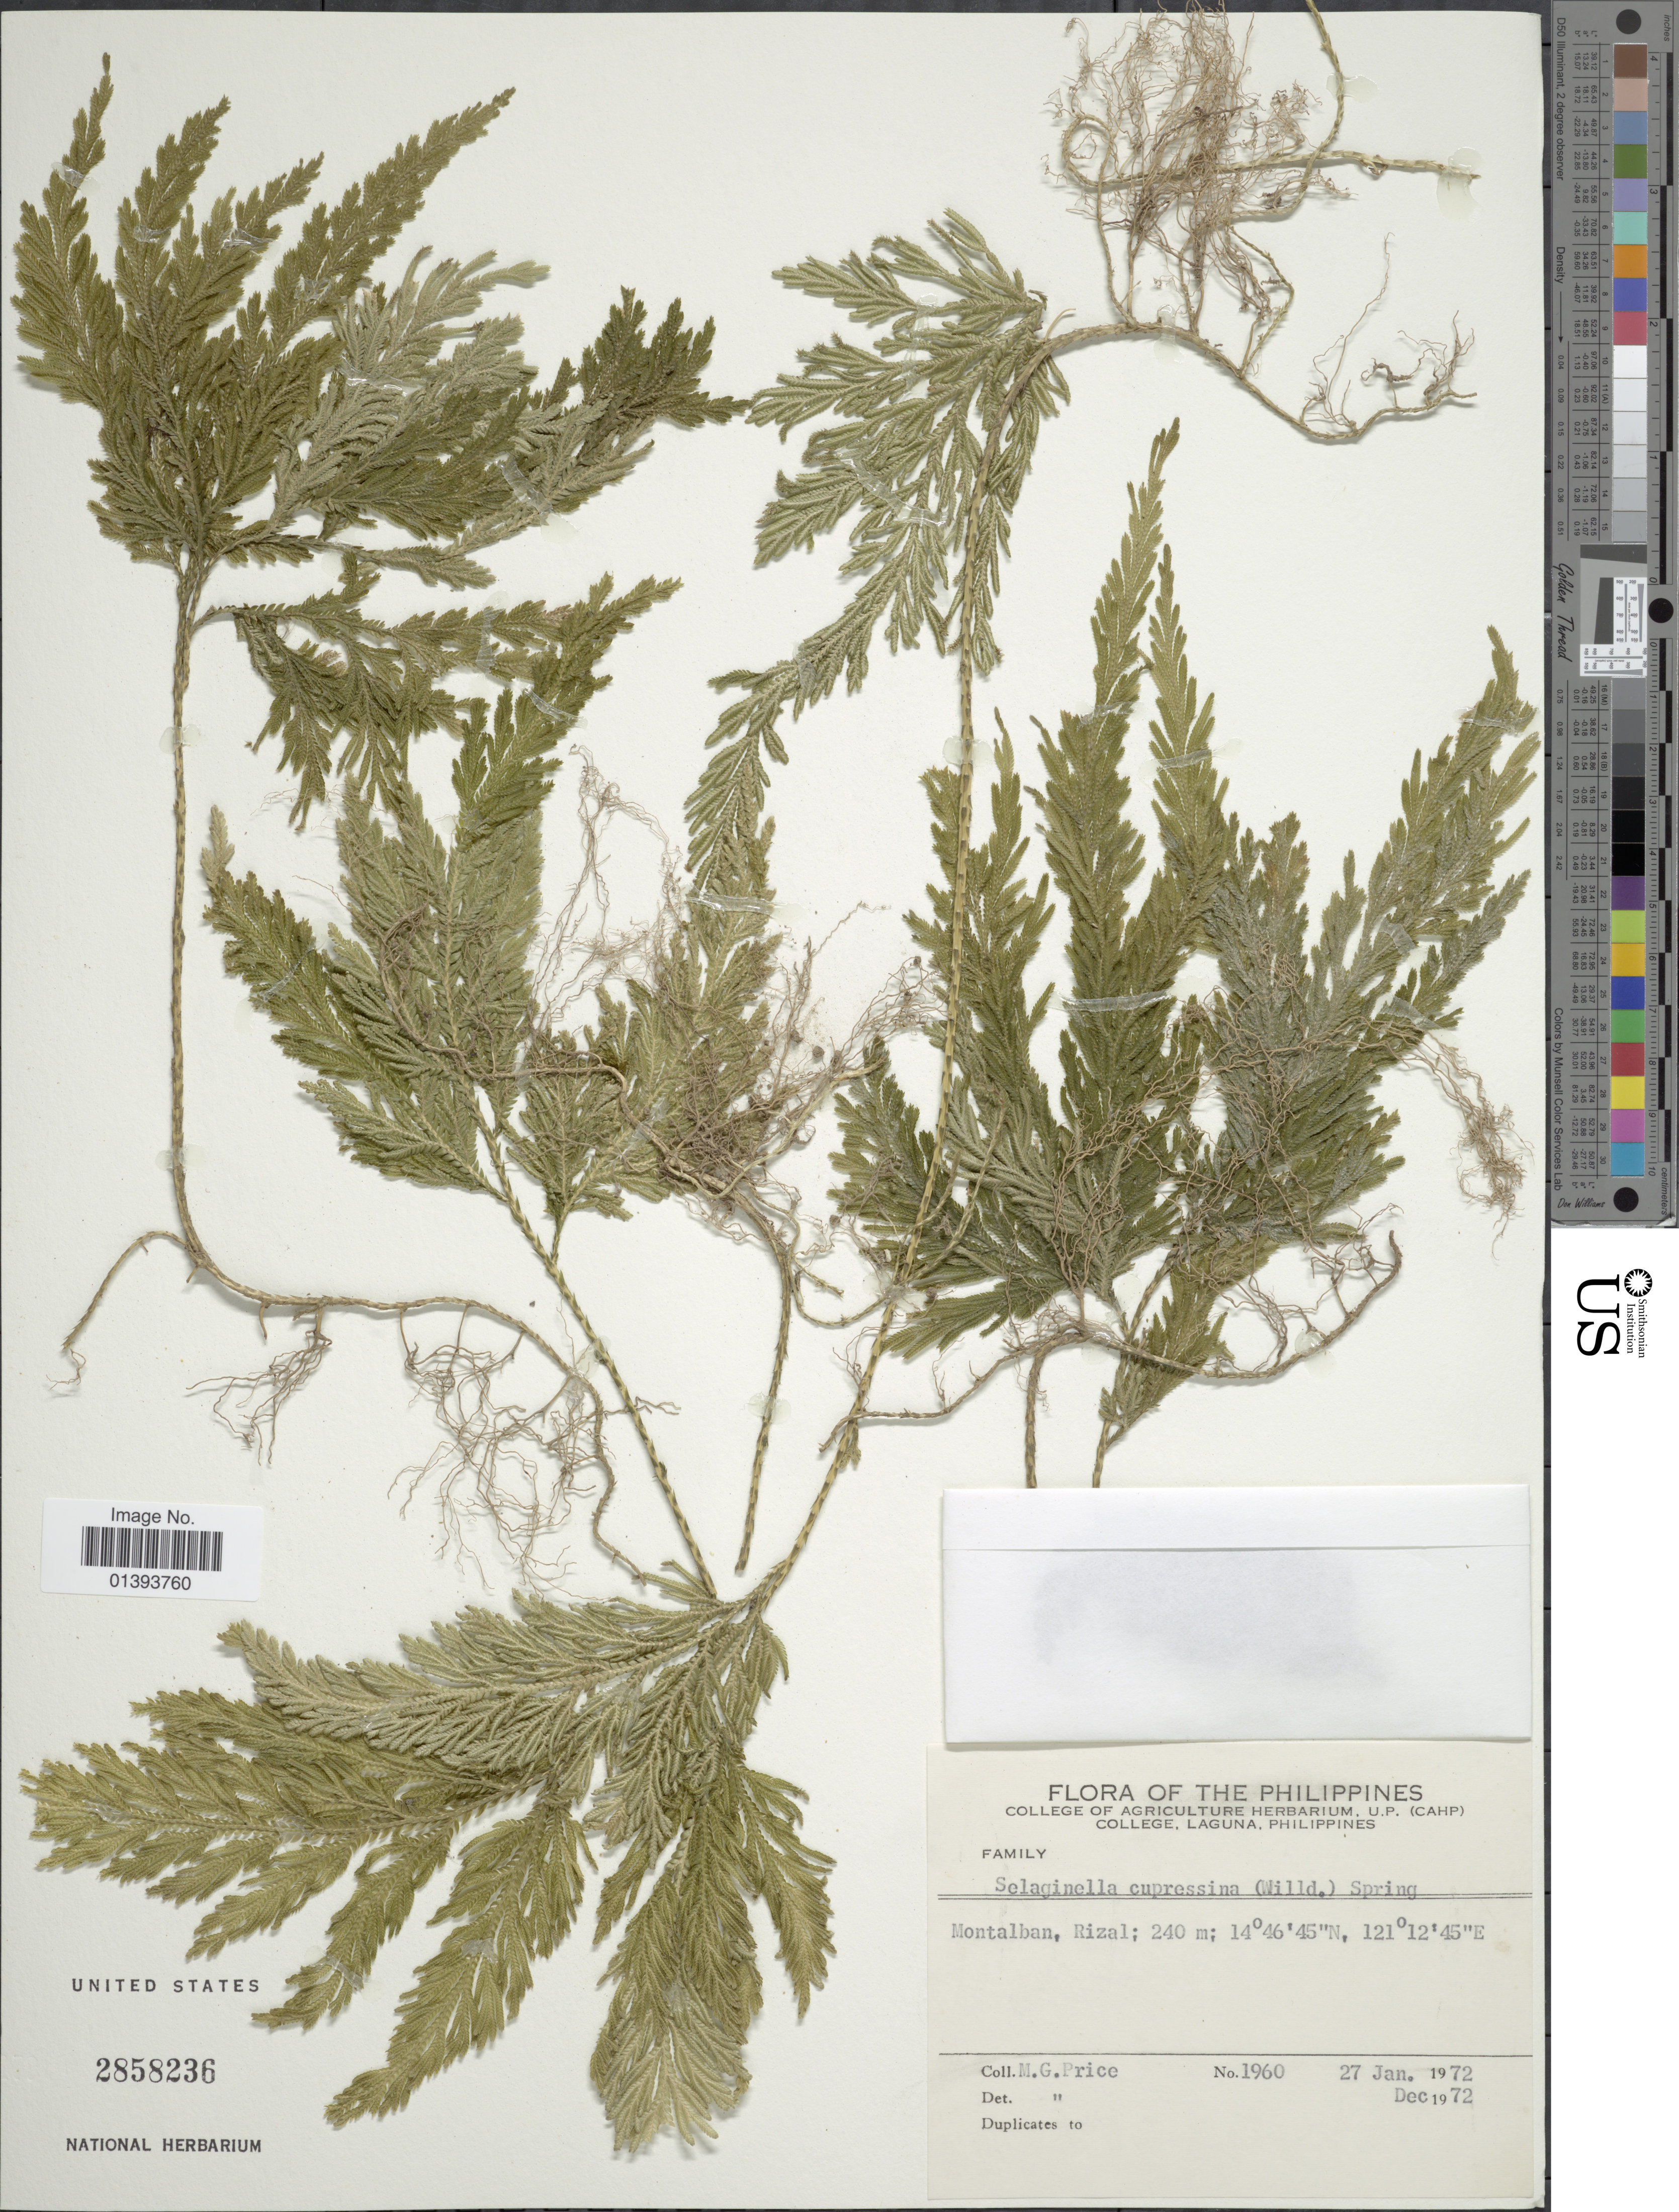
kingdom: Plantae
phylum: Tracheophyta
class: Lycopodiopsida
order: Selaginellales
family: Selaginellaceae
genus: Selaginella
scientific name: Selaginella cupressina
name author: (Willd.) Spring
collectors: M. G. Price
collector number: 1960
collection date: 1972-01-27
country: Philippines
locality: Montalban, Rizal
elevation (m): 240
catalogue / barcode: US 2858236